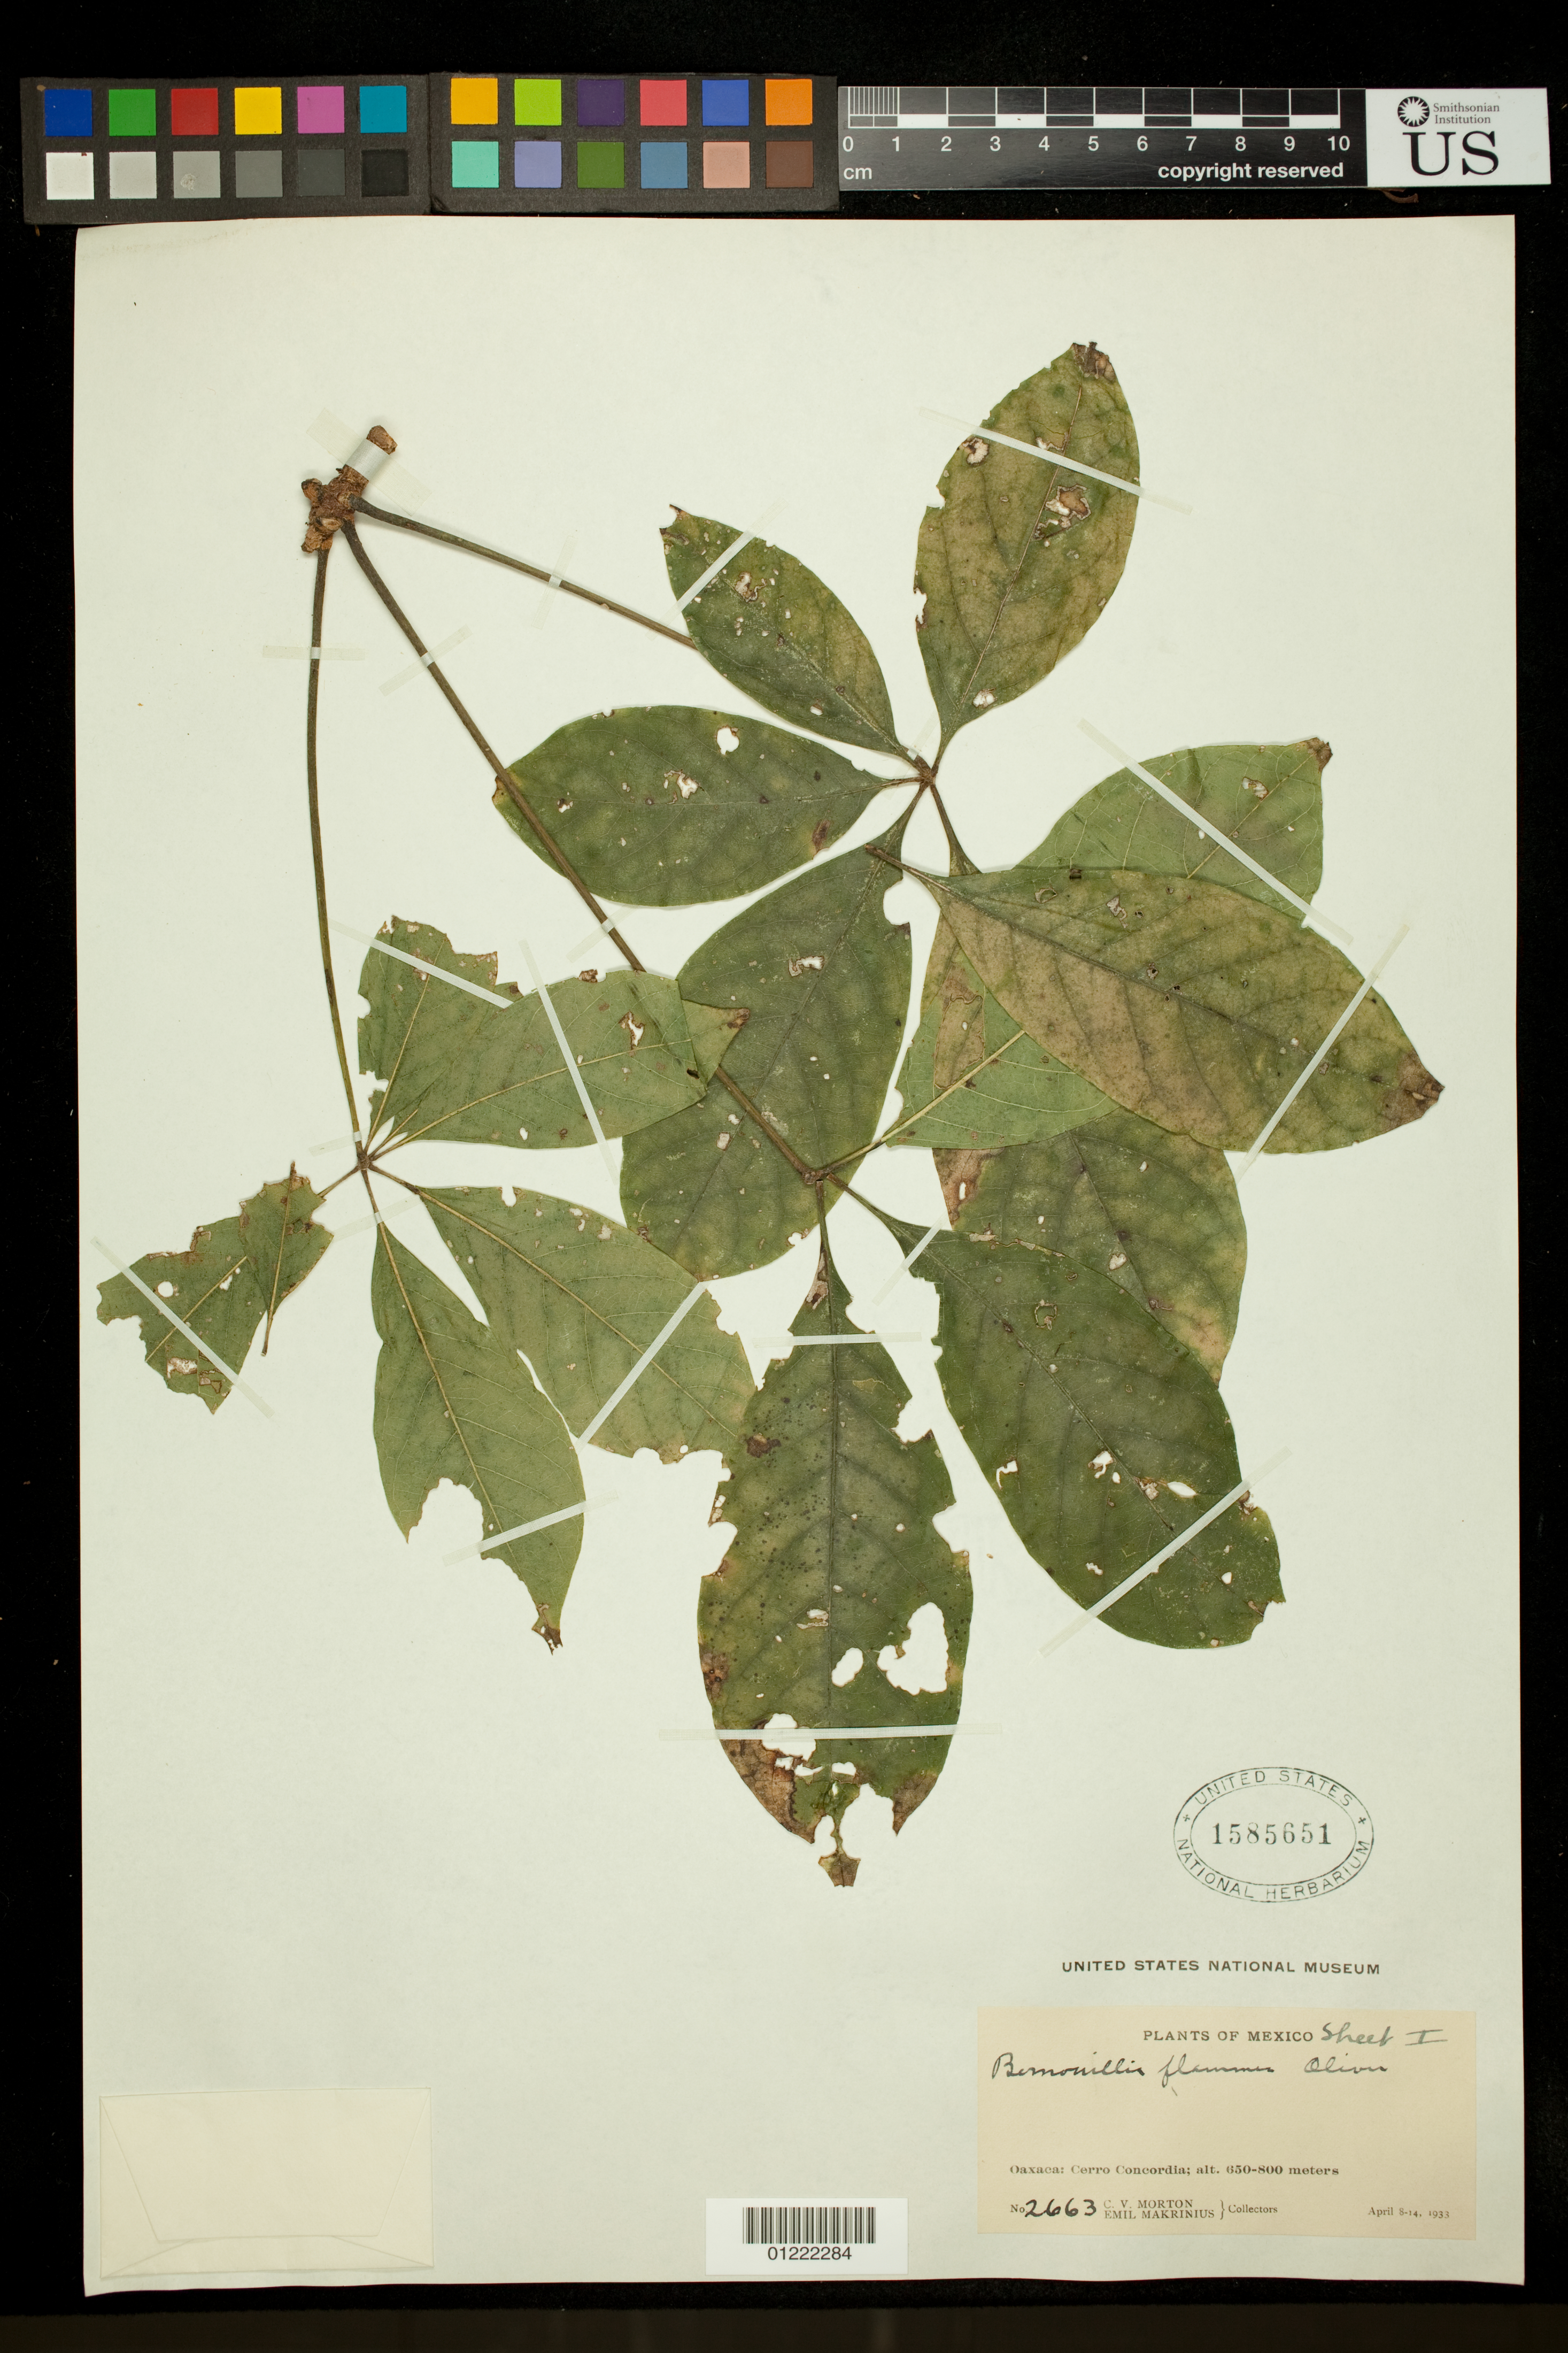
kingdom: Plantae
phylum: Tracheophyta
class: Magnoliopsida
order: Malvales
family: Malvaceae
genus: Bernoullia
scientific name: Bernoullia flammea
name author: Oliv.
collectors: C. V. Morton & E. Makrinius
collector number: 2663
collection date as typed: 1933-04-08 to 1933-04-14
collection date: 1933-04-08/1933-04-14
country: Mexico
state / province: Oaxaca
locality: Oaxaca: Cerro Concordia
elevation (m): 650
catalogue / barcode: US 1585651